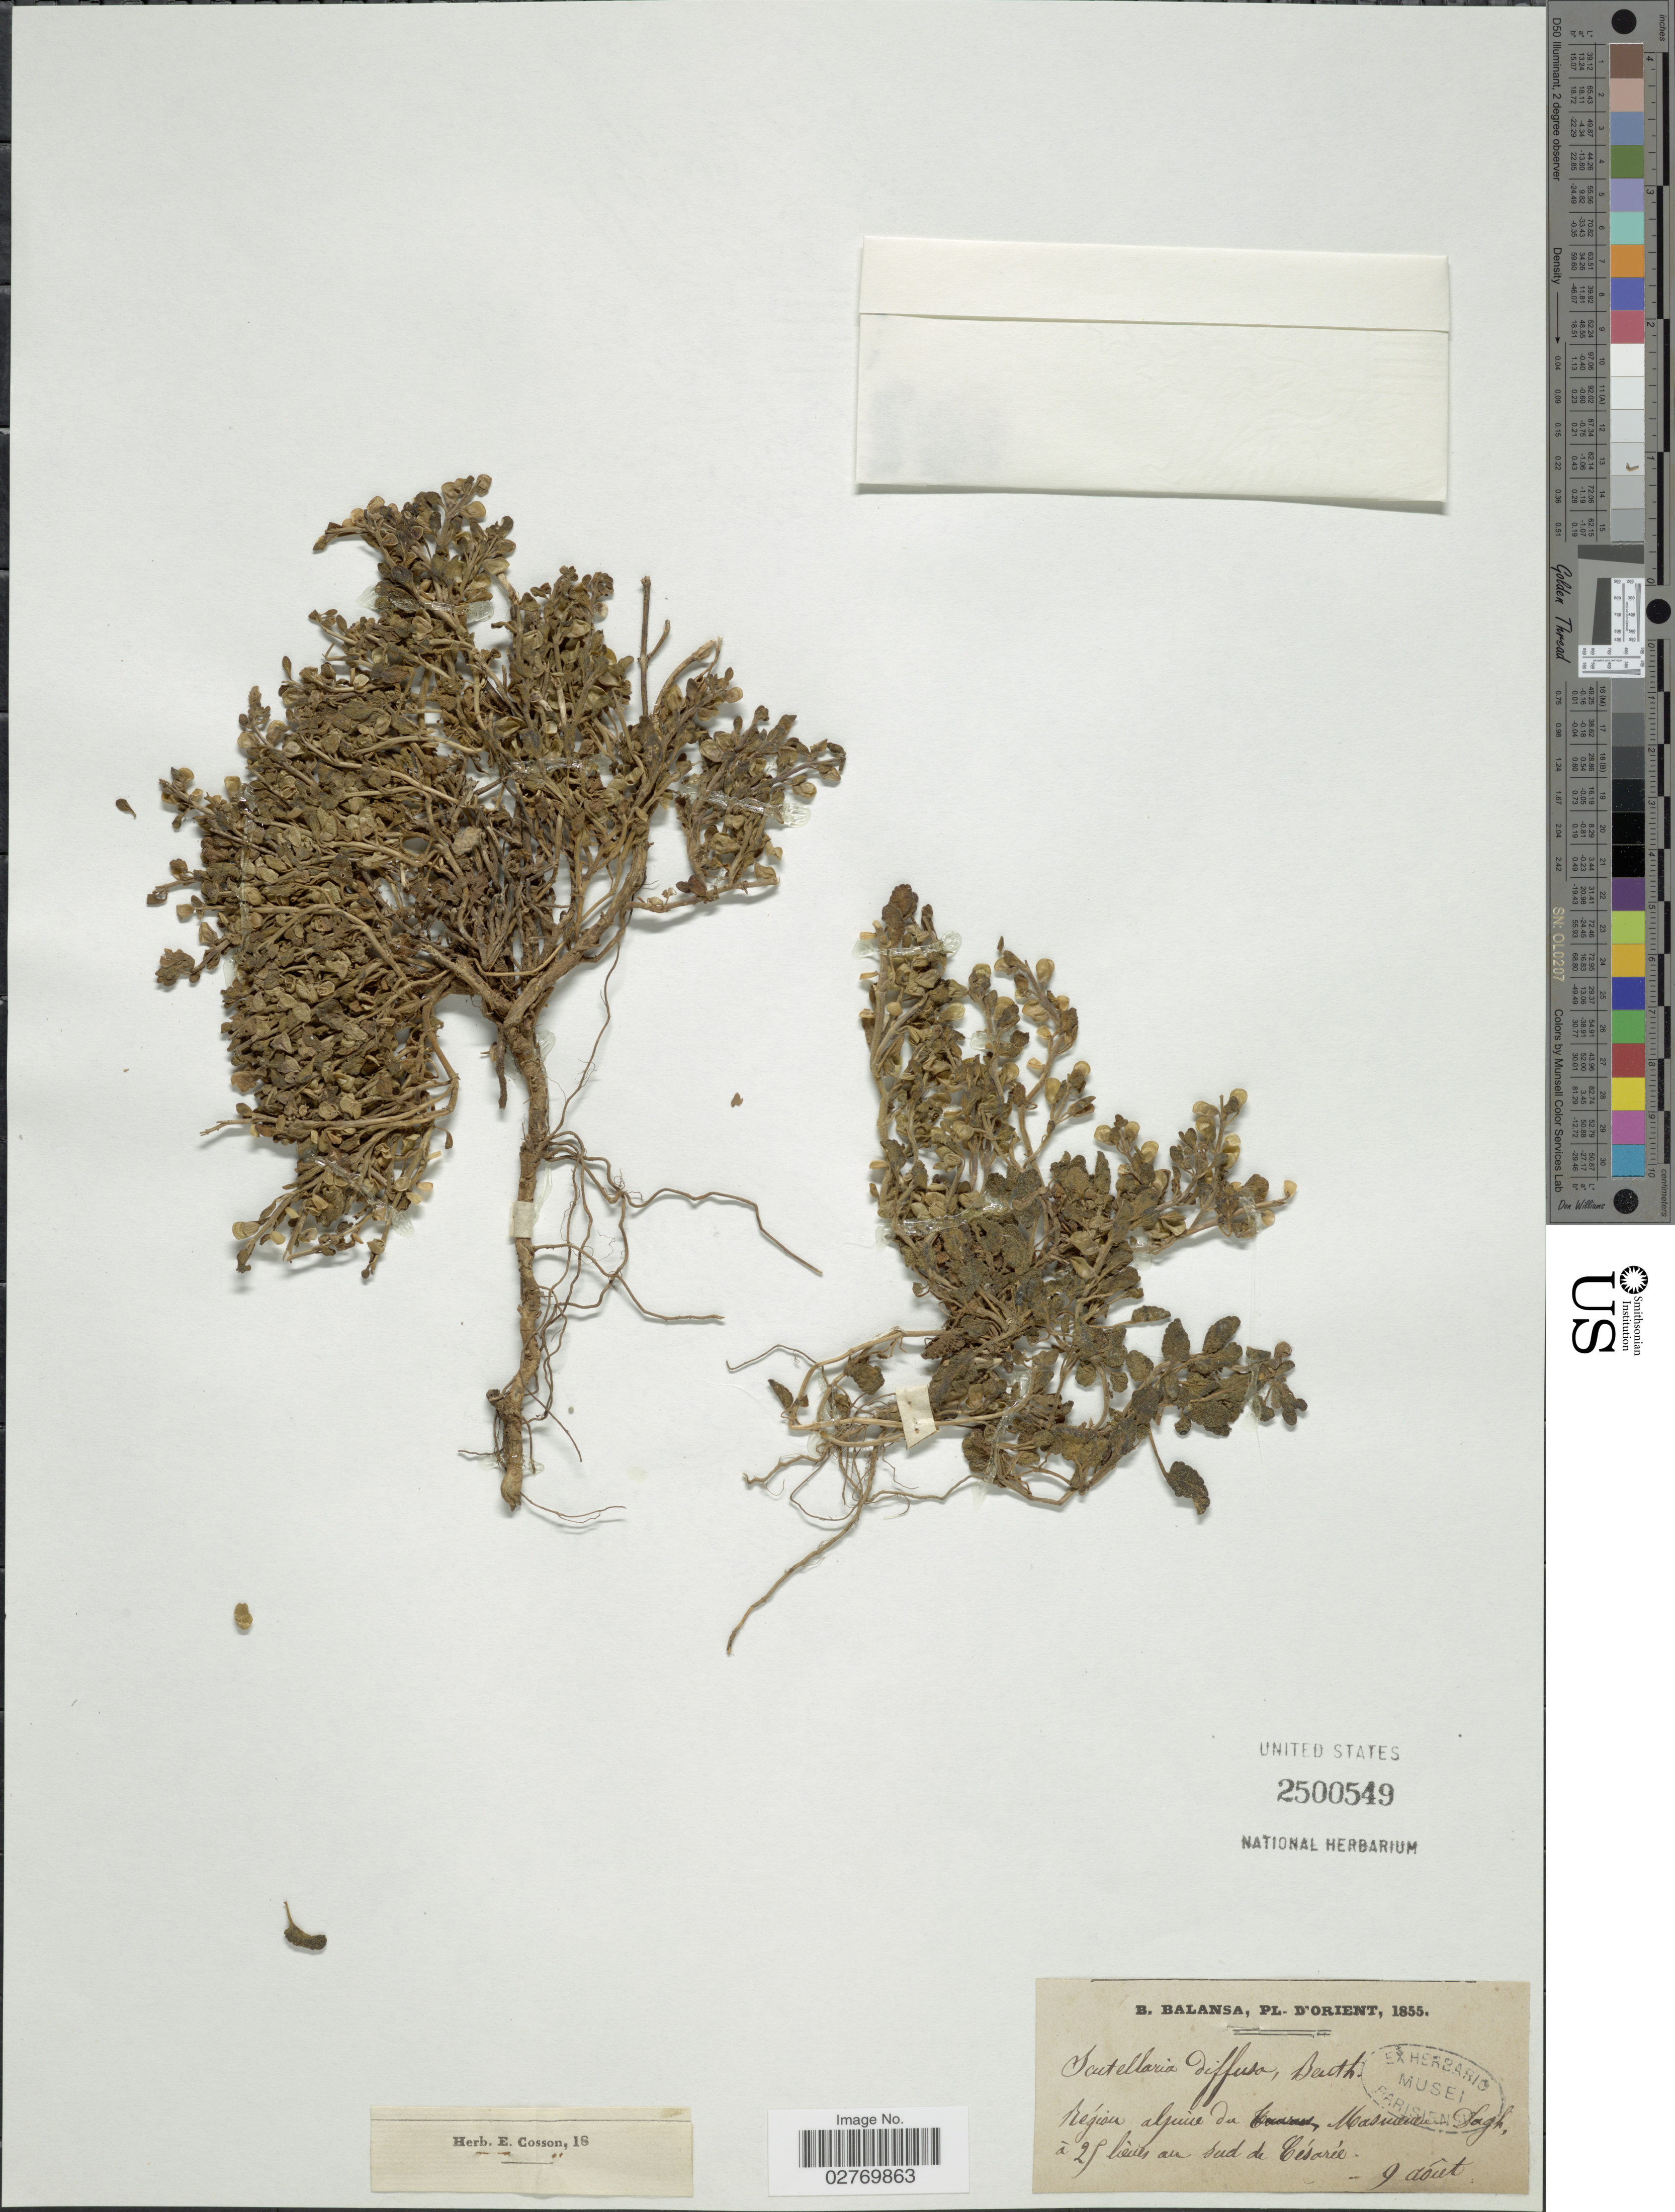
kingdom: Plantae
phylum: Tracheophyta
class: Magnoliopsida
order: Lamiales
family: Lamiaceae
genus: Scutellaria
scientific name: Scutellaria diffusa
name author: Benth.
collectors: B. Balansa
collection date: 1855-08-09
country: Turkey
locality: Orient. Région alpine du Masucencu-Dagh [interpreted], a 25 lieves [interpreted] au Sud de Césaríe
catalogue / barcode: US 2500549